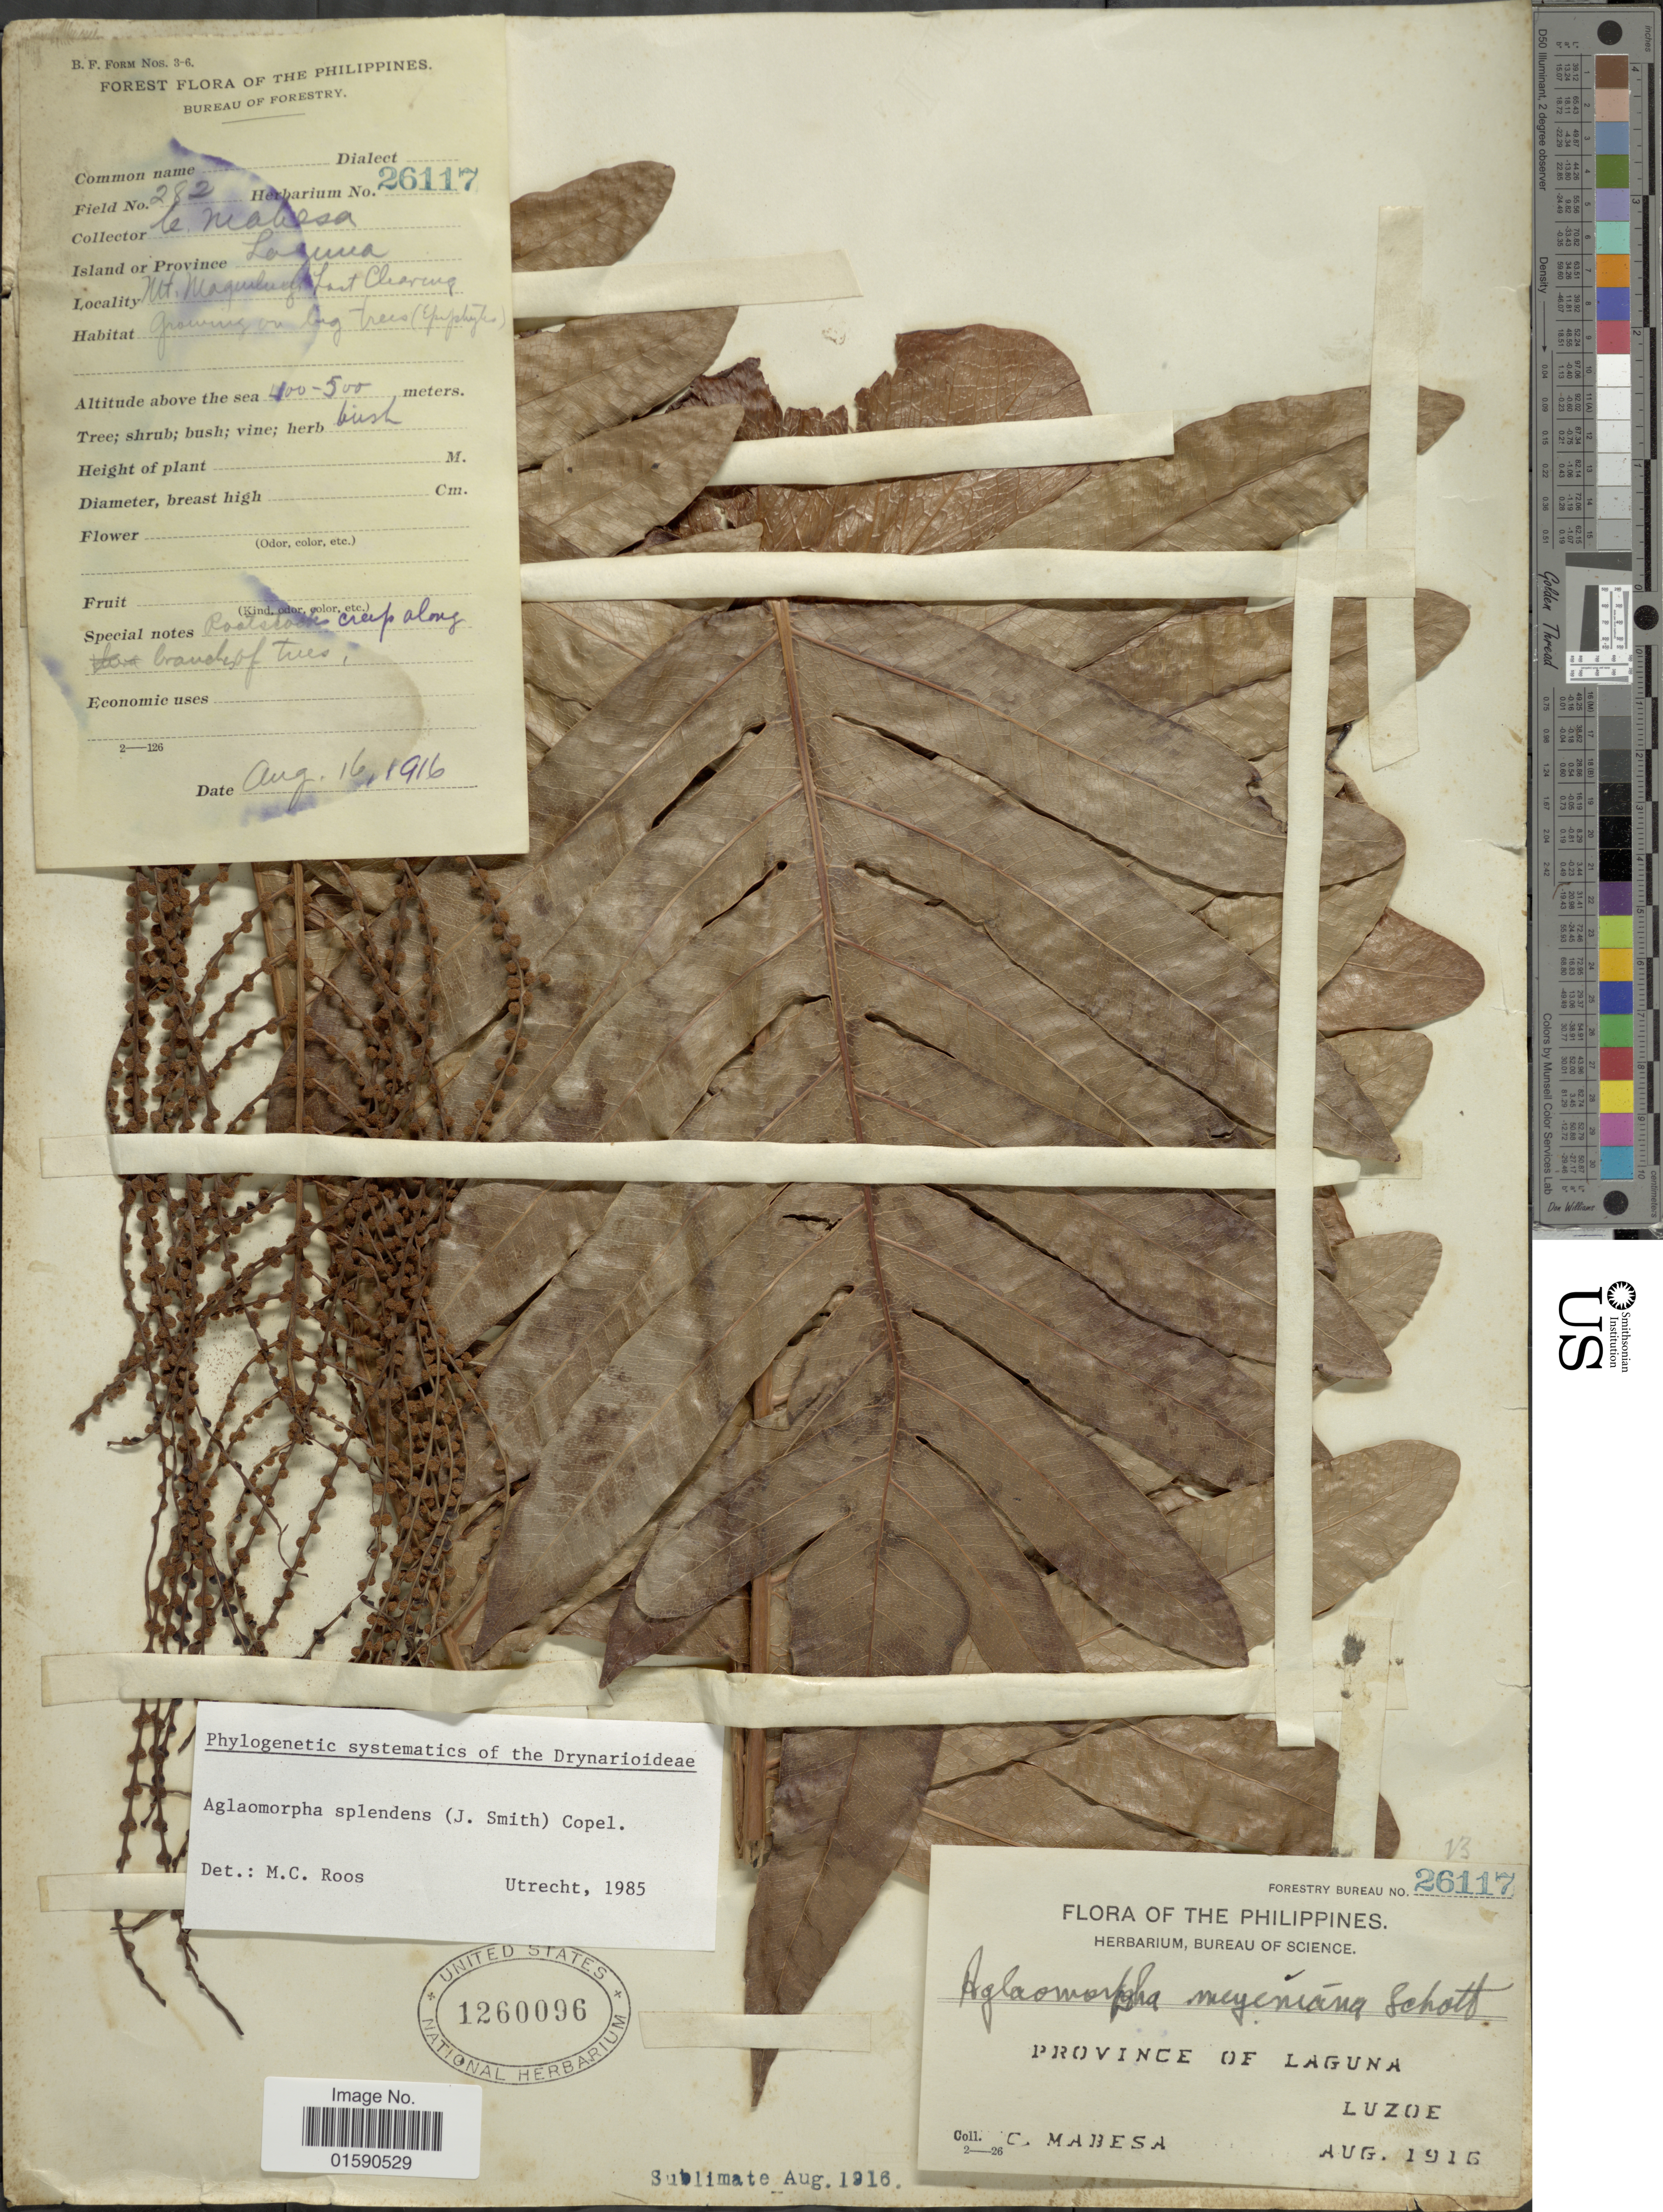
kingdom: Plantae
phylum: Tracheophyta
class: Polypodiopsida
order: Polypodiales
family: Polypodiaceae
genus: Aglaomorpha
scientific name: Aglaomorpha splendens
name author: (J. Sm.) Copel.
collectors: C. Mabesa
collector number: Forestry Bureau 26117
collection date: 1916-08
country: Philippines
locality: Province of Laguna, Luzon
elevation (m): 100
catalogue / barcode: US 1260096